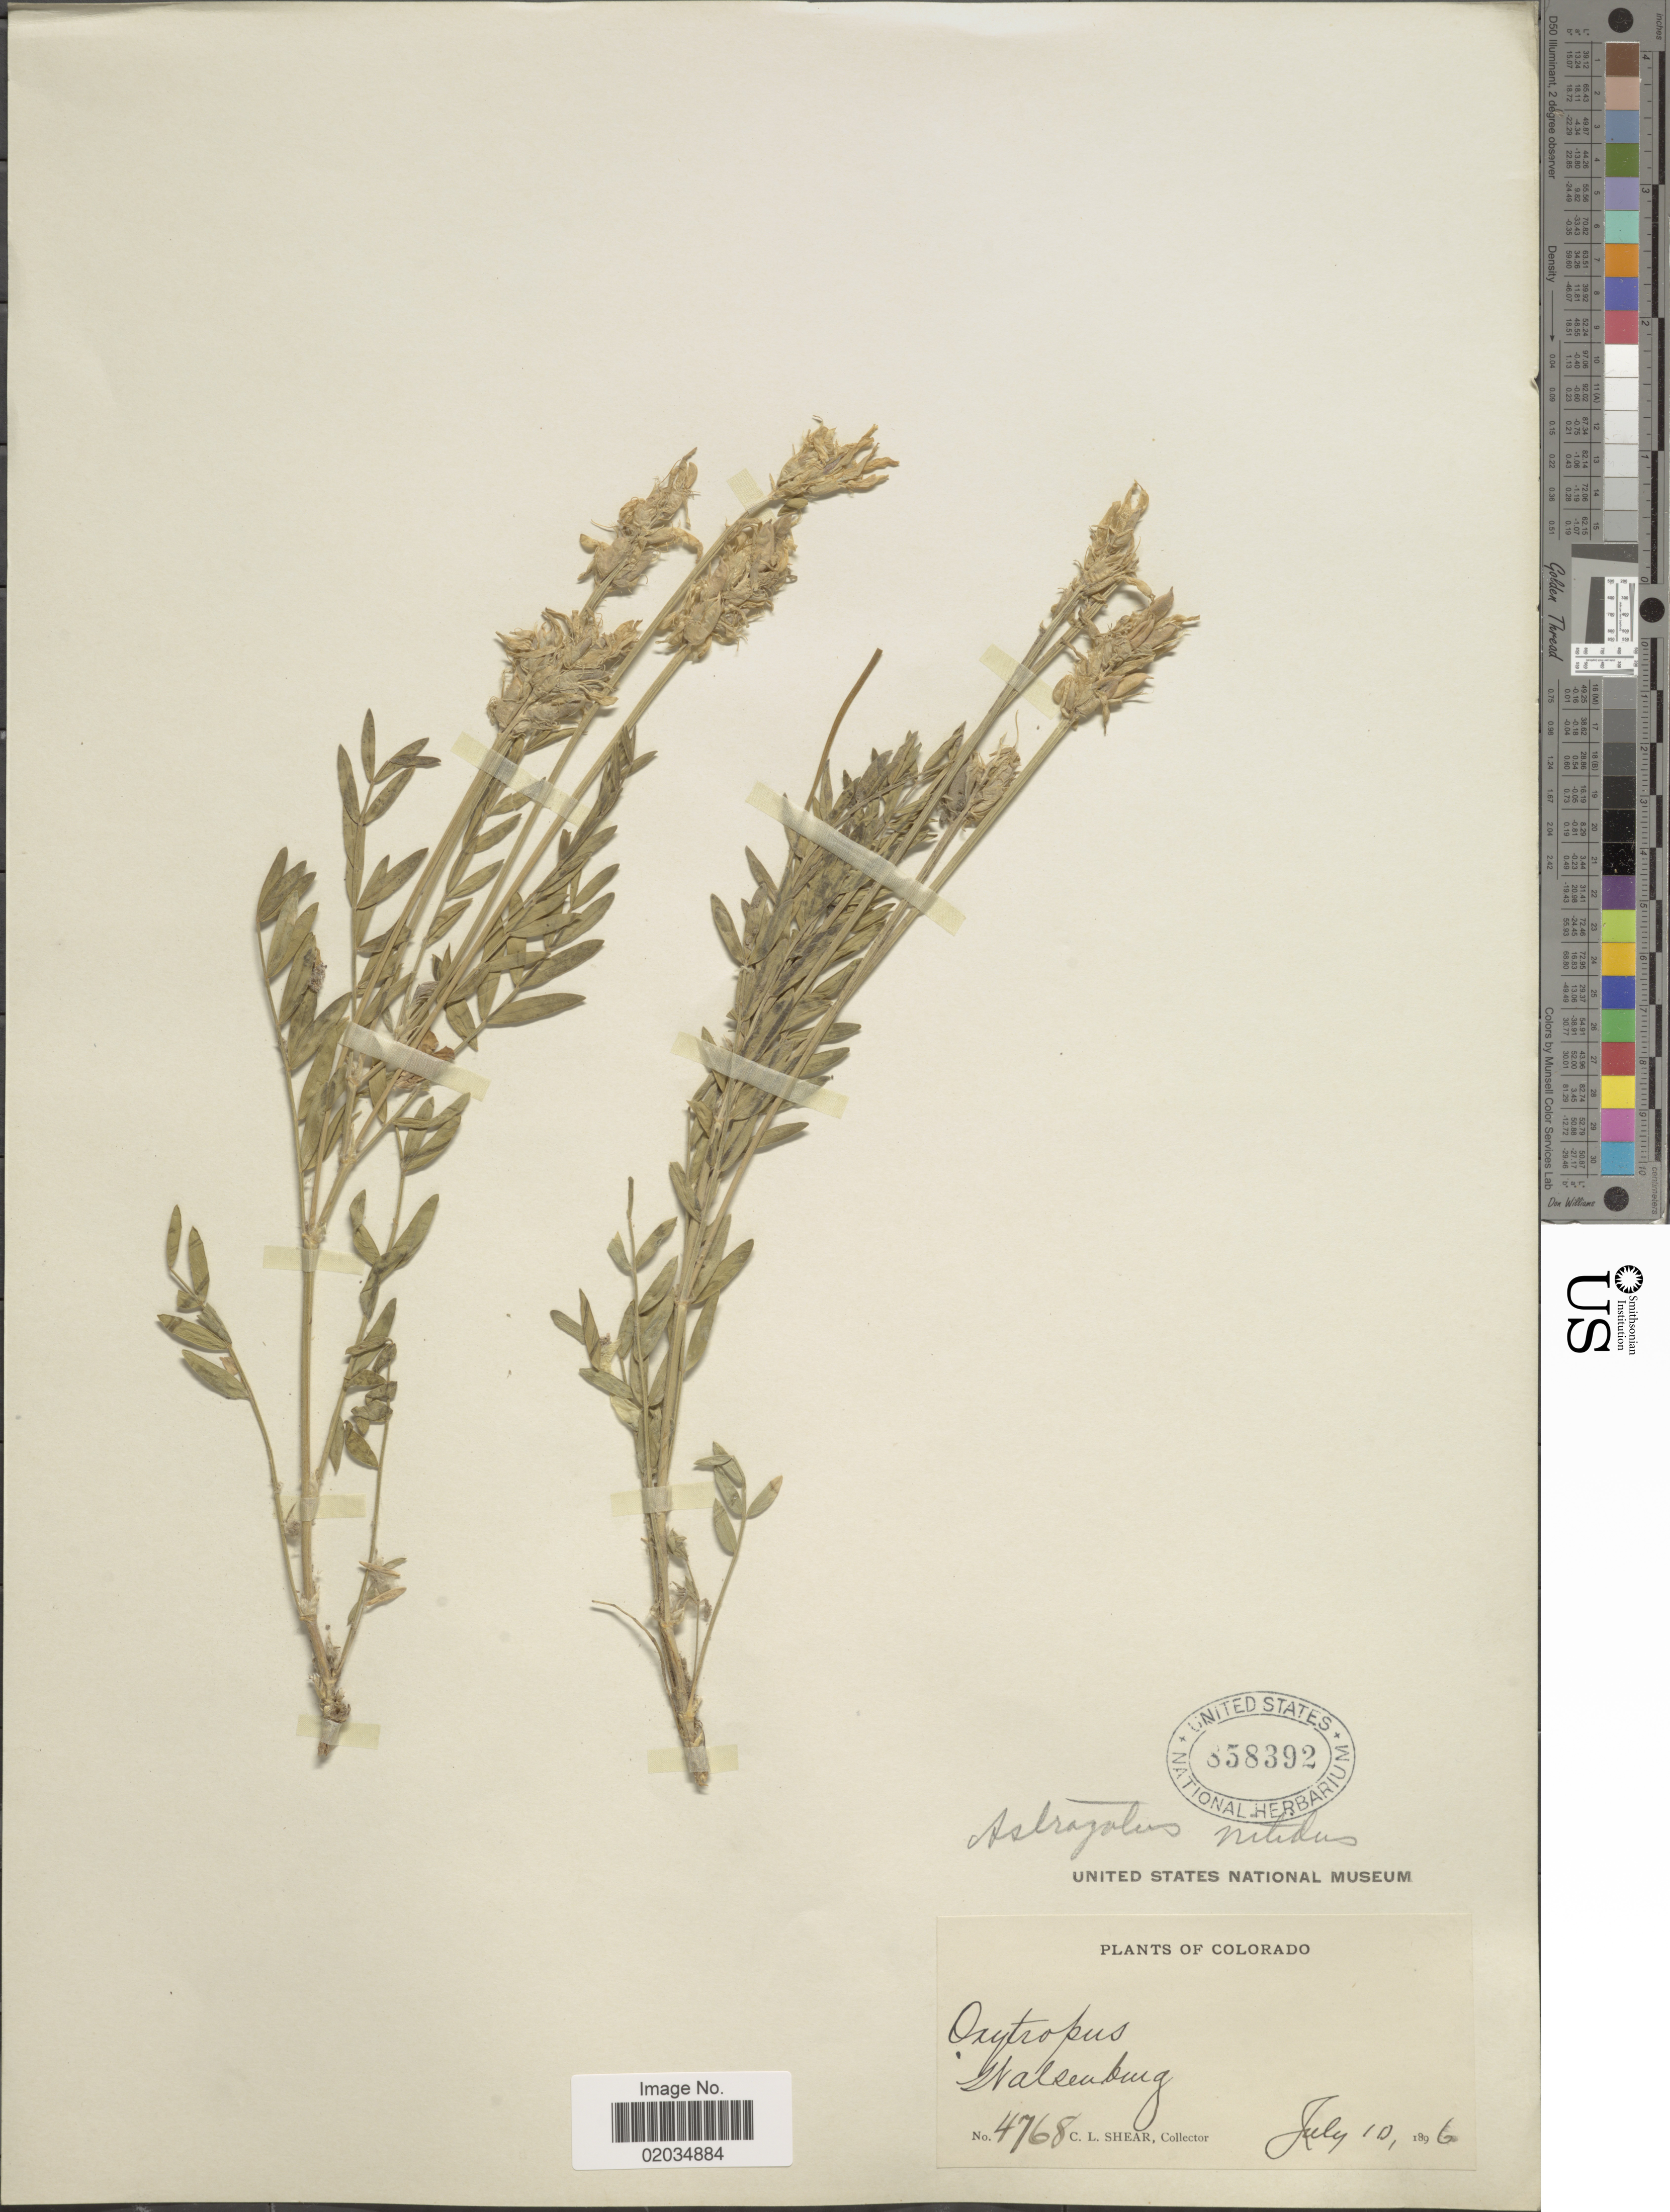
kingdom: Plantae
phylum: Tracheophyta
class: Magnoliopsida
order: Fabales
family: Fabaceae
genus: Astragalus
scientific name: Astragalus adsurgens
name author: Pall.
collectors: C. L. Shear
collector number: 4768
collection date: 1896-07-10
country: United States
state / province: Colorado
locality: Walsenburg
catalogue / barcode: US 858392